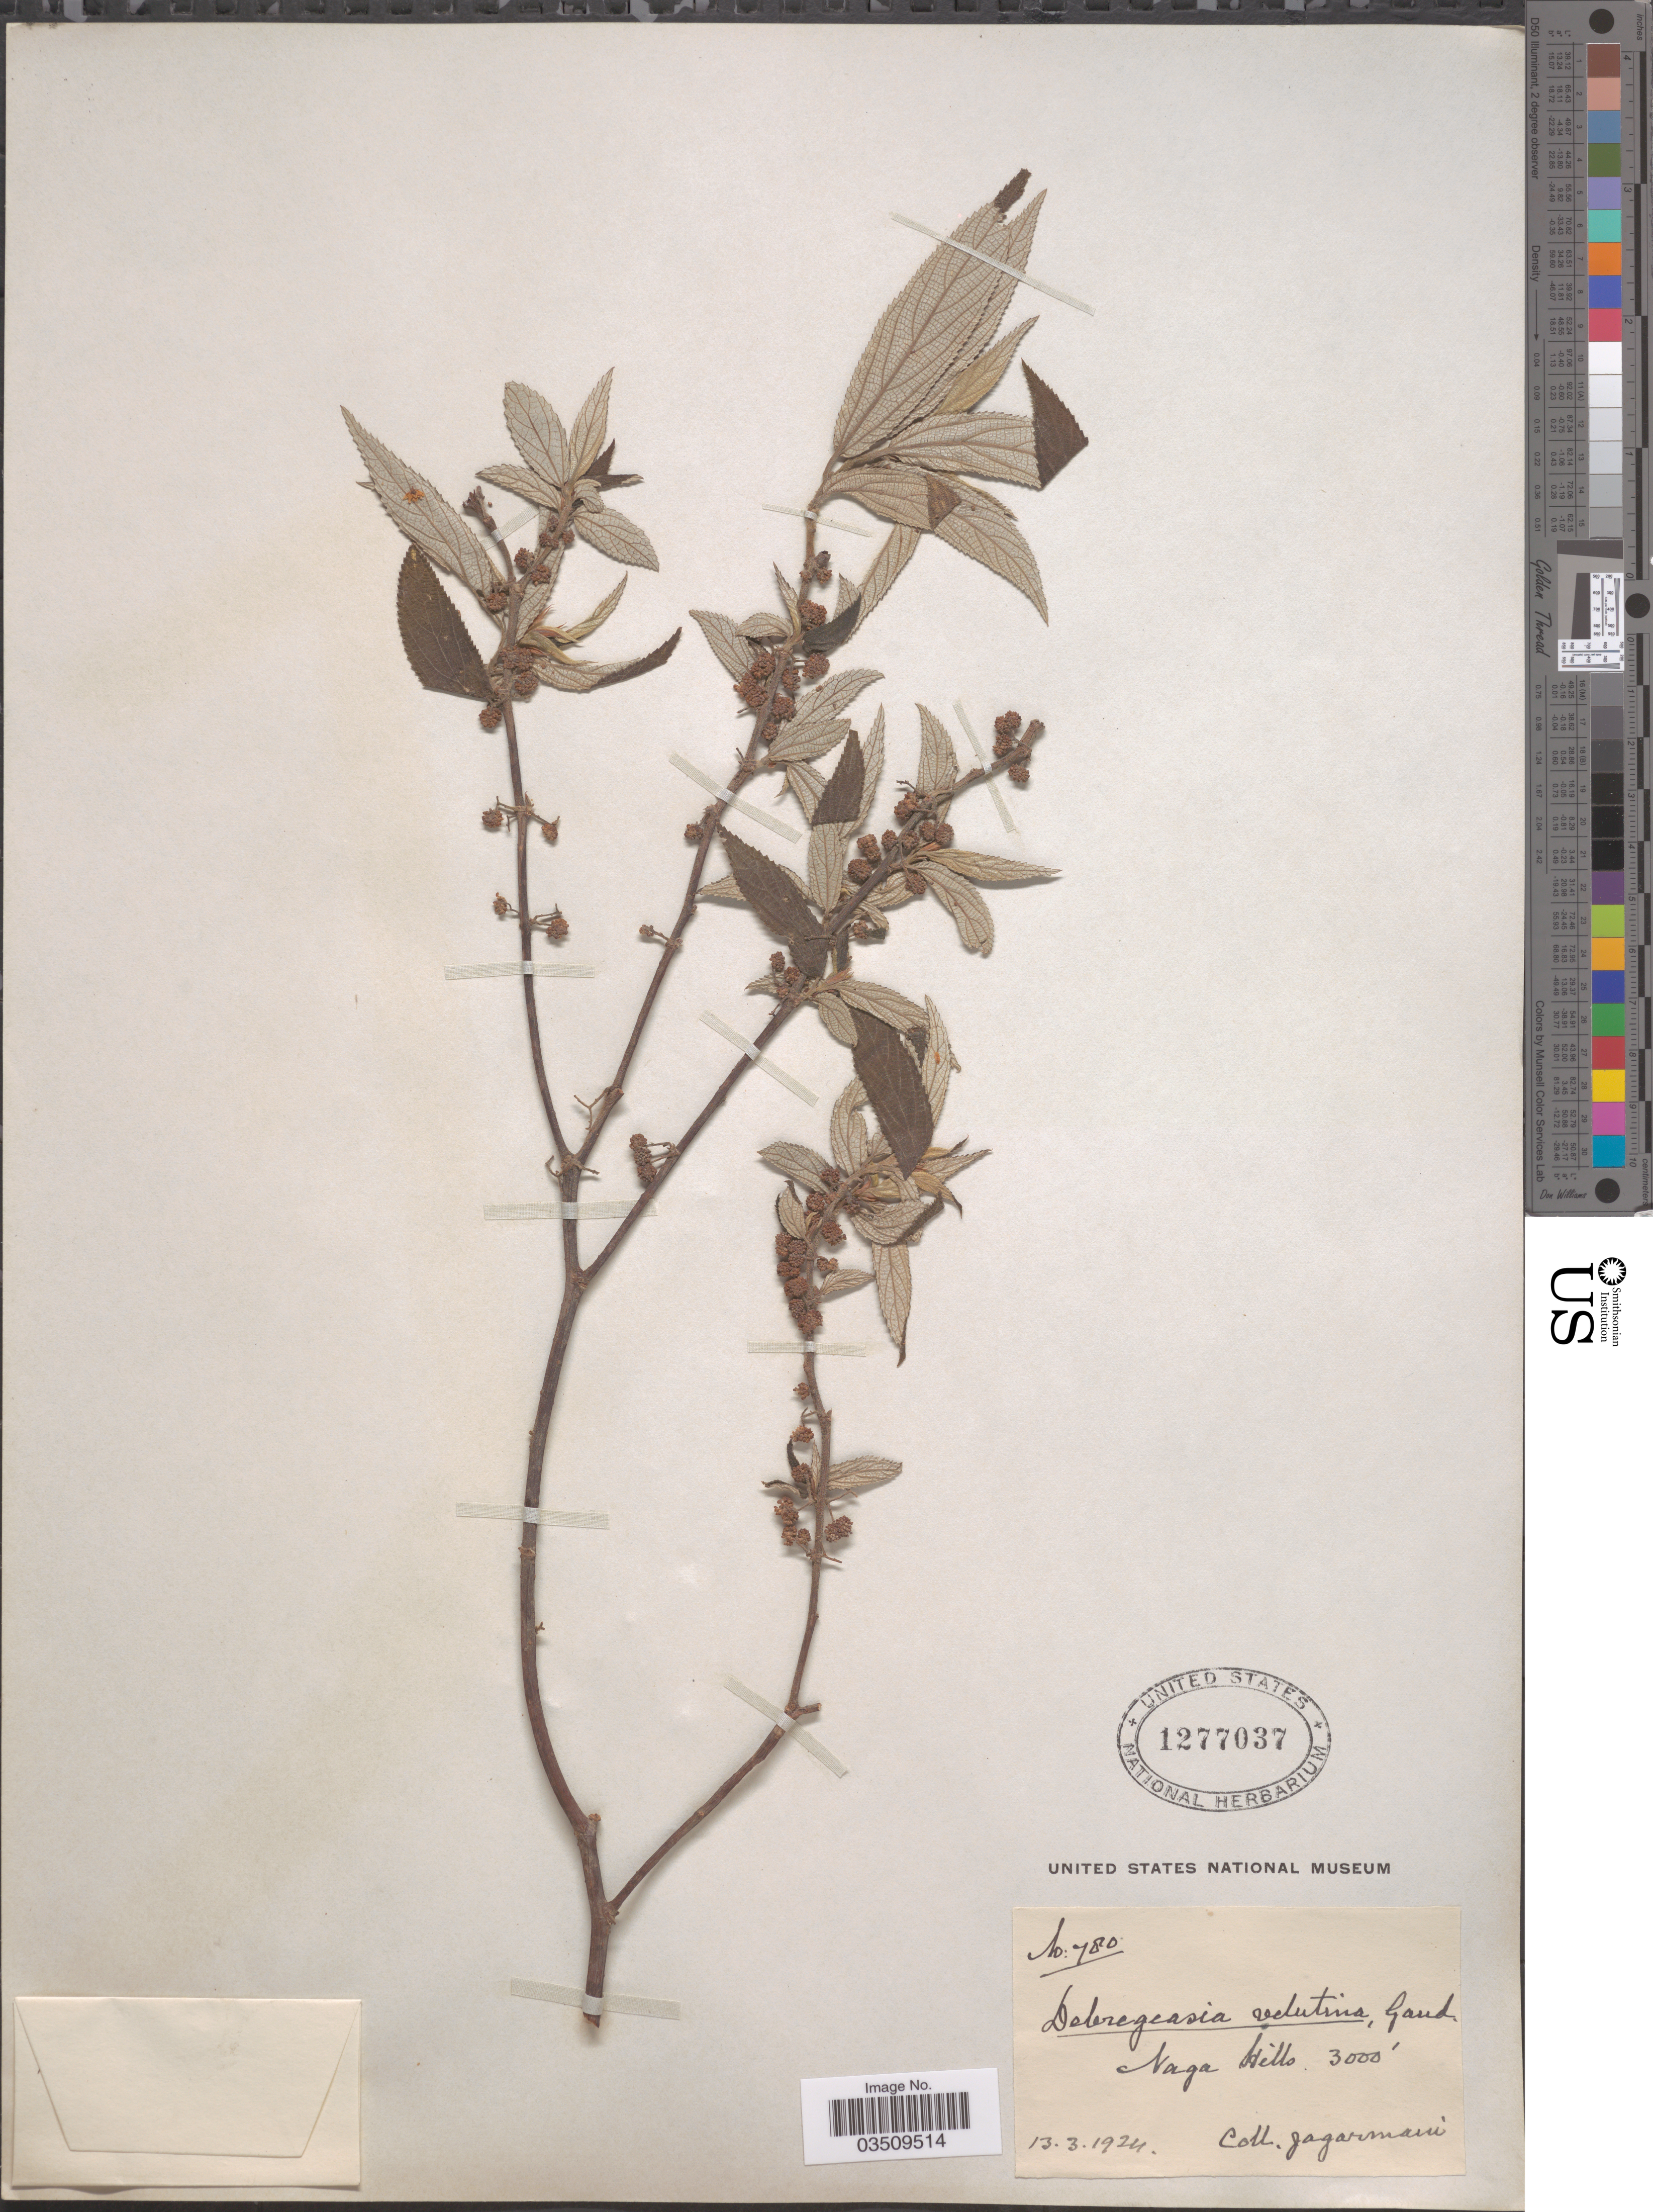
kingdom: Plantae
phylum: Tracheophyta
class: Magnoliopsida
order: Rosales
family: Urticaceae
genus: Debregeasia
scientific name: Debregeasia velutina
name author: Gaudich.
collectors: -. Jagarmani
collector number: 780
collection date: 1924-03-13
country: India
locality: Naga Hills.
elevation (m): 914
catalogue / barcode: US 1277037